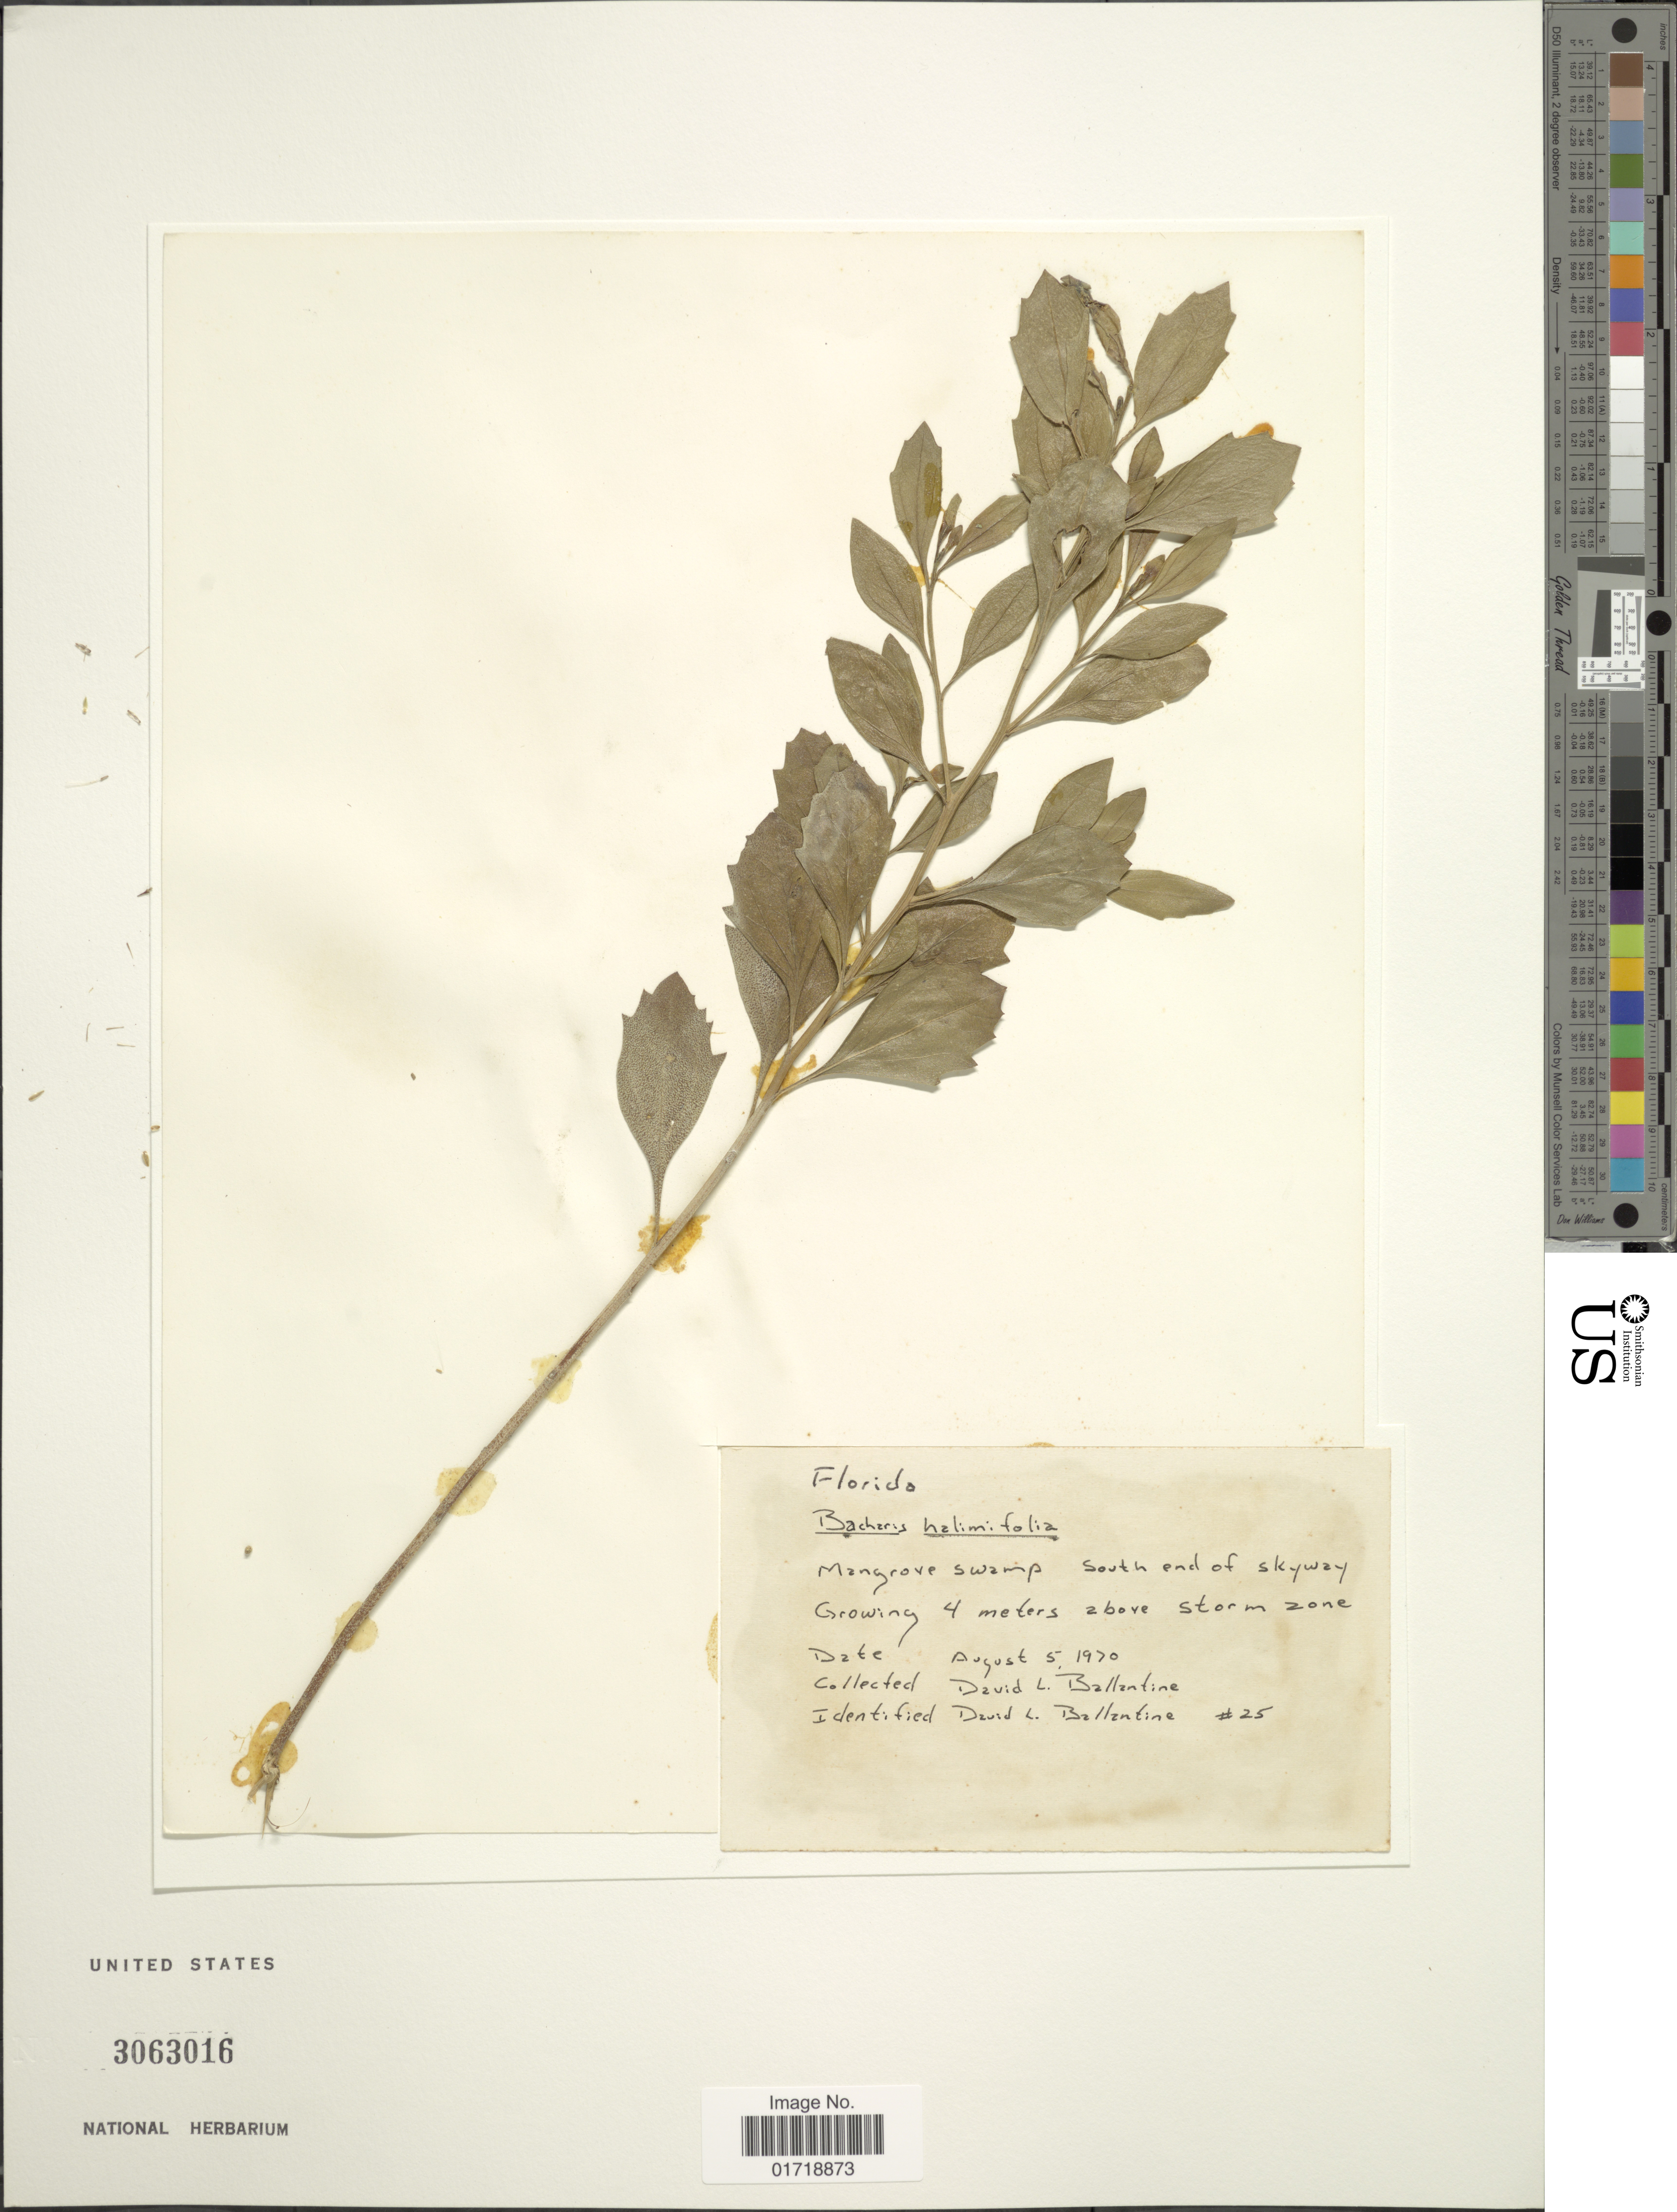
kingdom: Plantae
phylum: Tracheophyta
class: Magnoliopsida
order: Asterales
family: Asteraceae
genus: Baccharis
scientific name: Baccharis halimifolia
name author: L.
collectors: D.L. Ballantine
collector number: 25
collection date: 1970-08-05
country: United States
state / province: Florida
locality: Mangrove swamp south end of skyway, Growing 4 meters above storm zone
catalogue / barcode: US 3063016